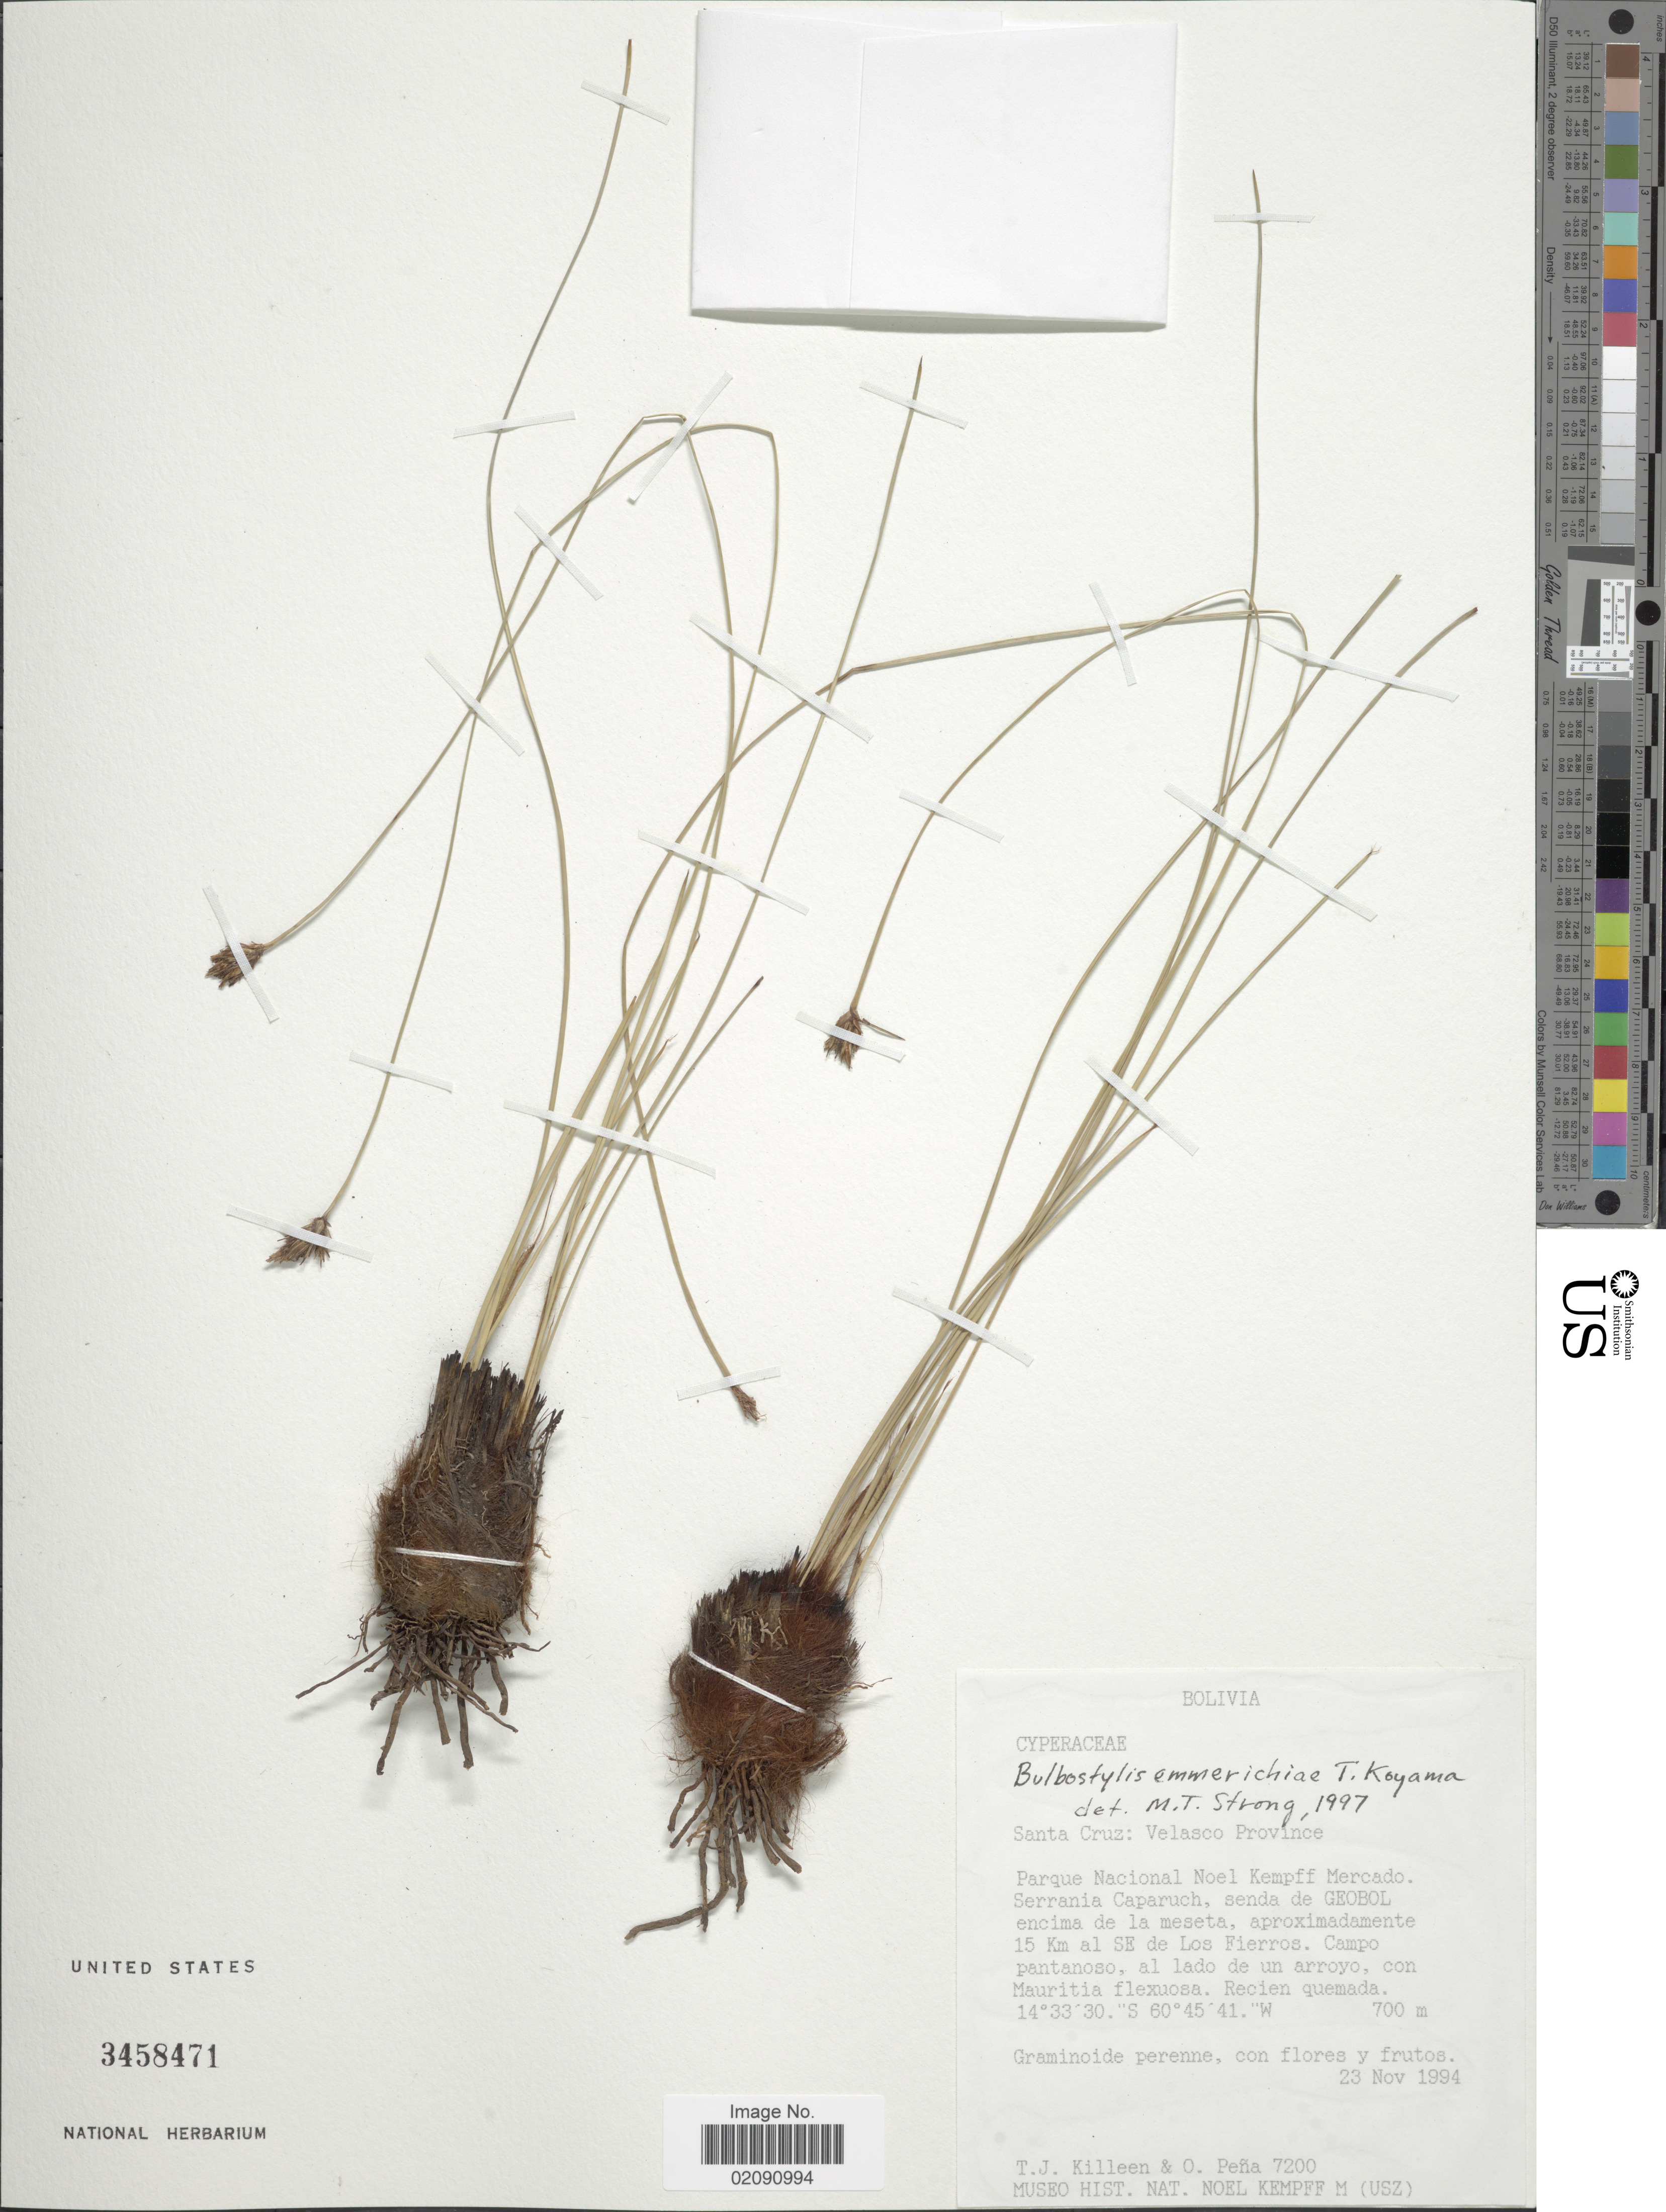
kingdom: Plantae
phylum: Tracheophyta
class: Liliopsida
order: Poales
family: Cyperaceae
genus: Bulbostylis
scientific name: Bulbostylis emmerichiae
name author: T. Koyama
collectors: T. J. Killeen & O. Pena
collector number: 7200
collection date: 1994-11-23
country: Bolivia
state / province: Santa Cruz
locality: Velasco Province, Parque Nacional Noel Kempff Mercado, Serrania Caparuch, senda de GEOBOL encima de la meseta, approximadamente 15 Km al SE de Los Fierros, campo pantanoso, al lado de un arroyo.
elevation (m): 700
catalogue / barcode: US 3458471